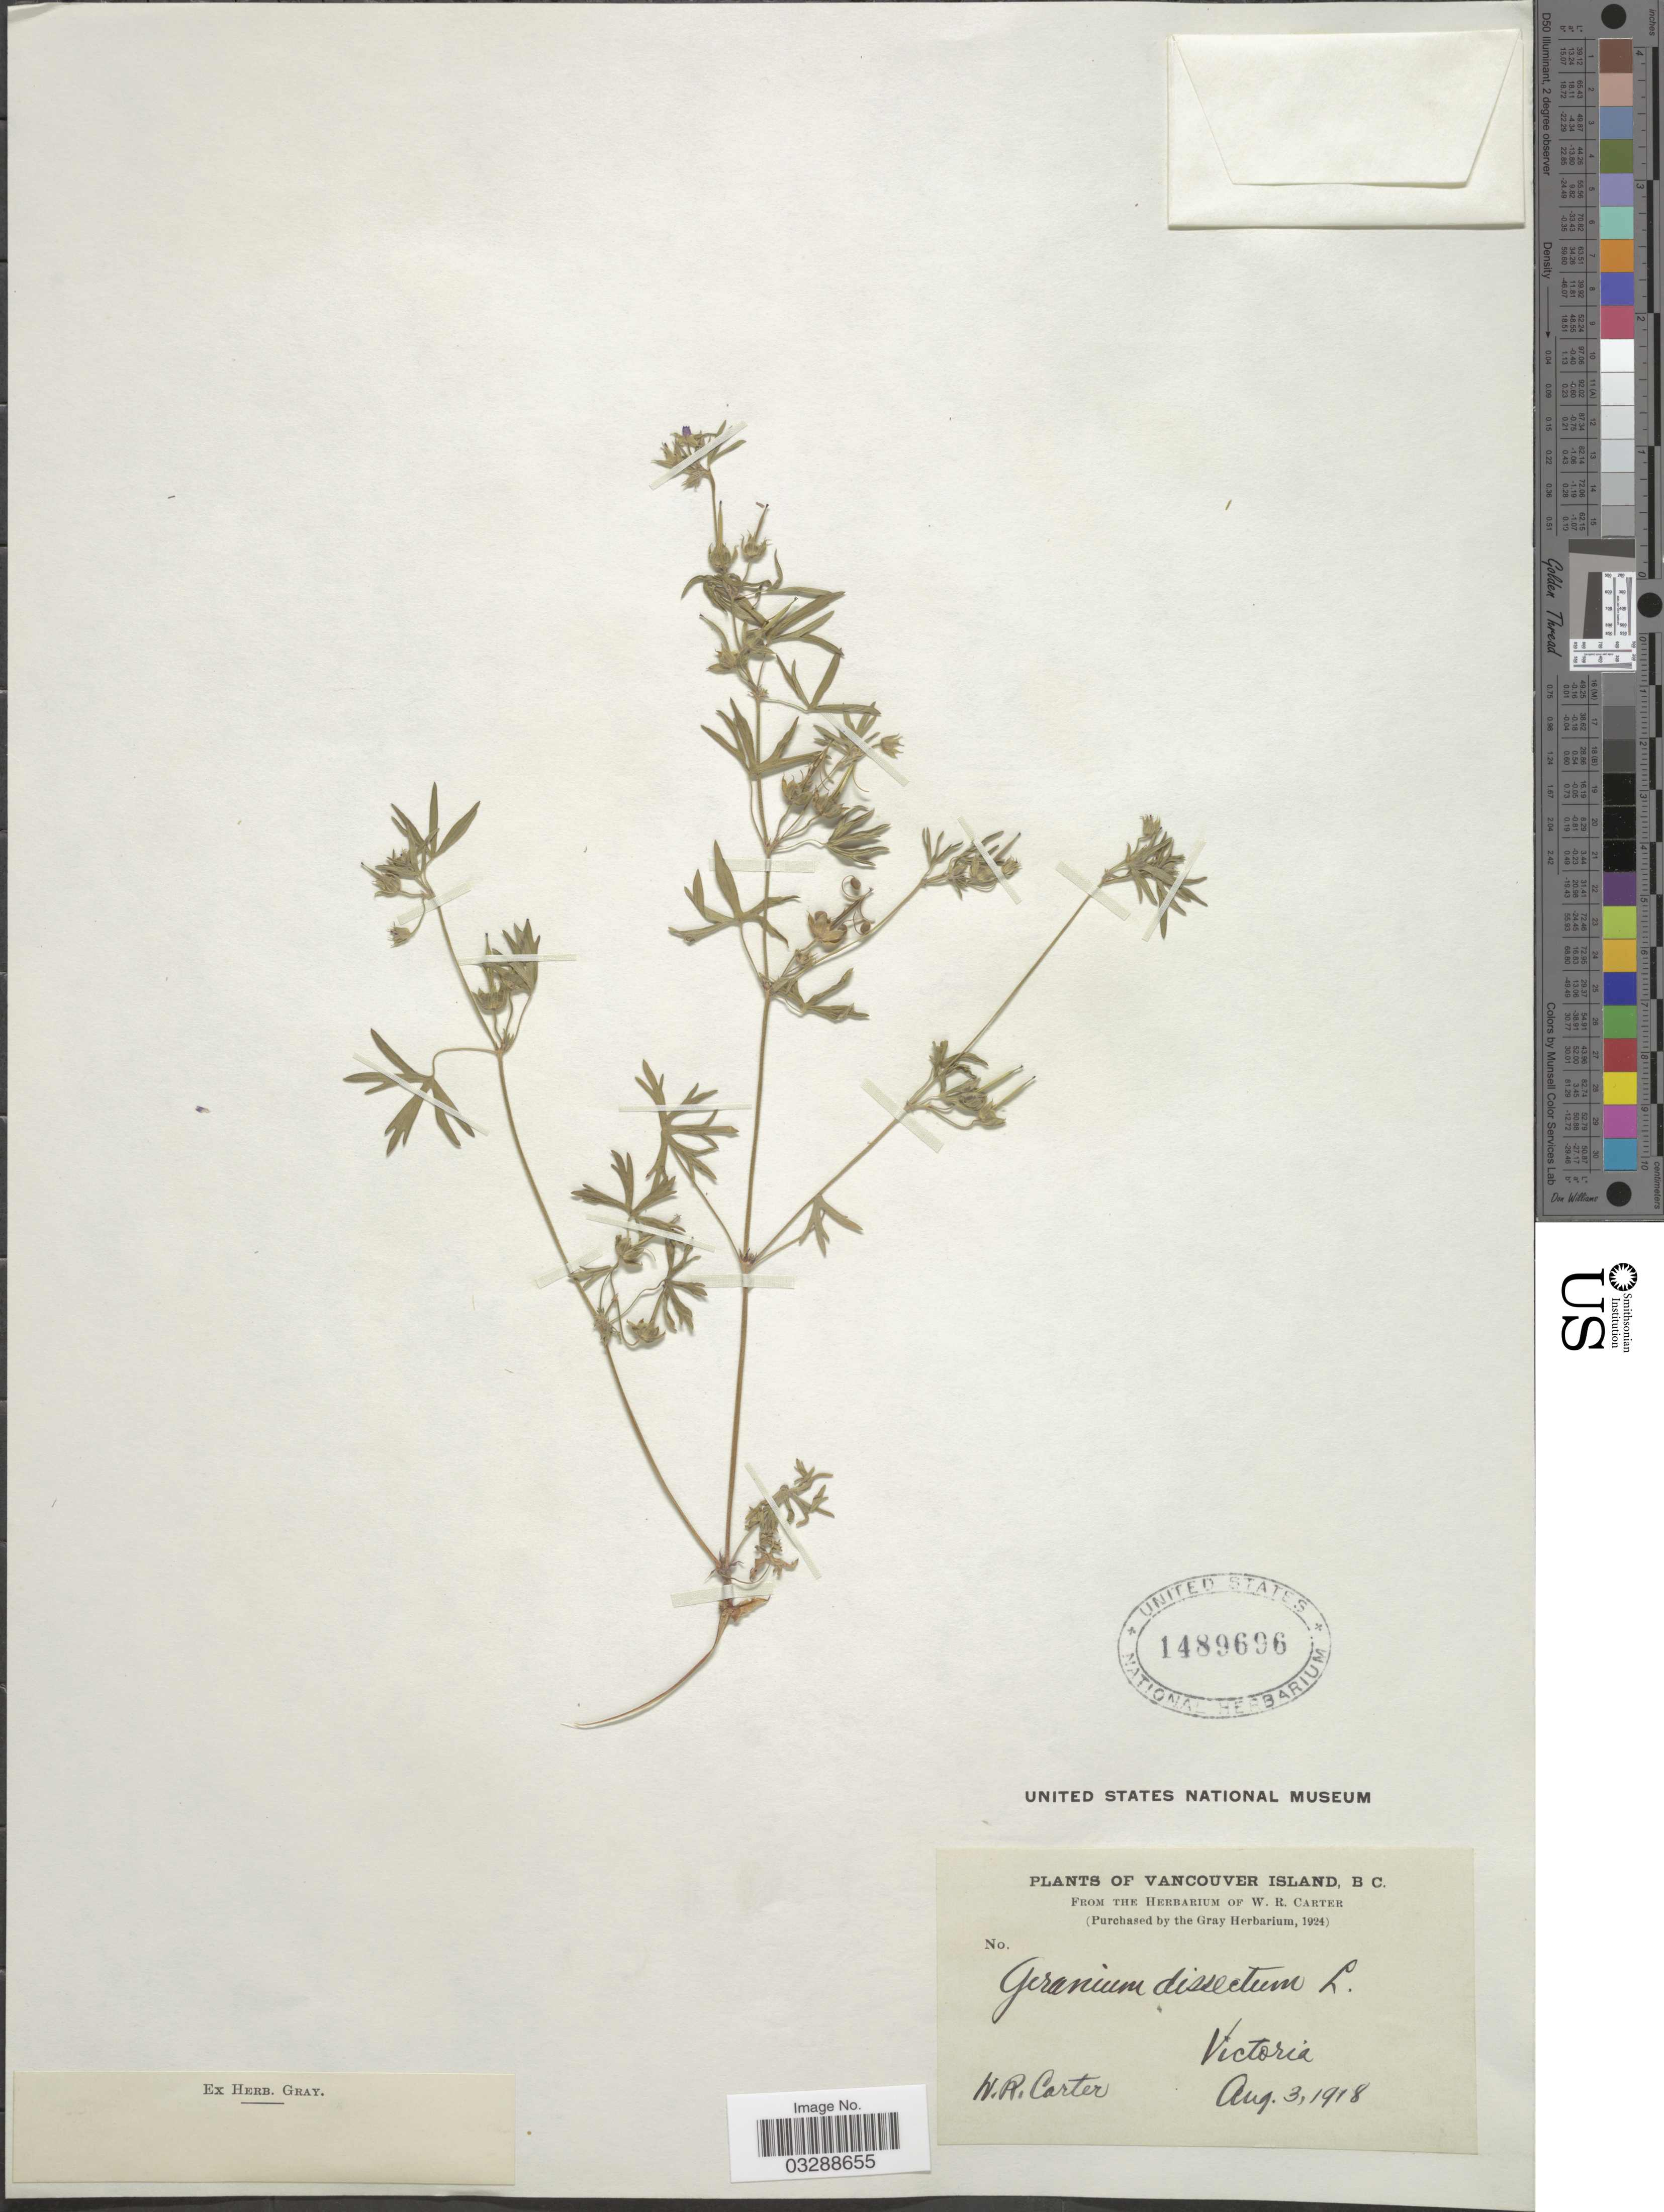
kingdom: Plantae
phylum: Tracheophyta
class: Magnoliopsida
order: Geraniales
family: Geraniaceae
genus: Geranium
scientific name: Geranium dissectum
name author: L.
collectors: W. R. Carter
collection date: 1918-08-03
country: Canada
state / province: British Columbia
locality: Vancouver Island, Victoria.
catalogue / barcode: US 1489696